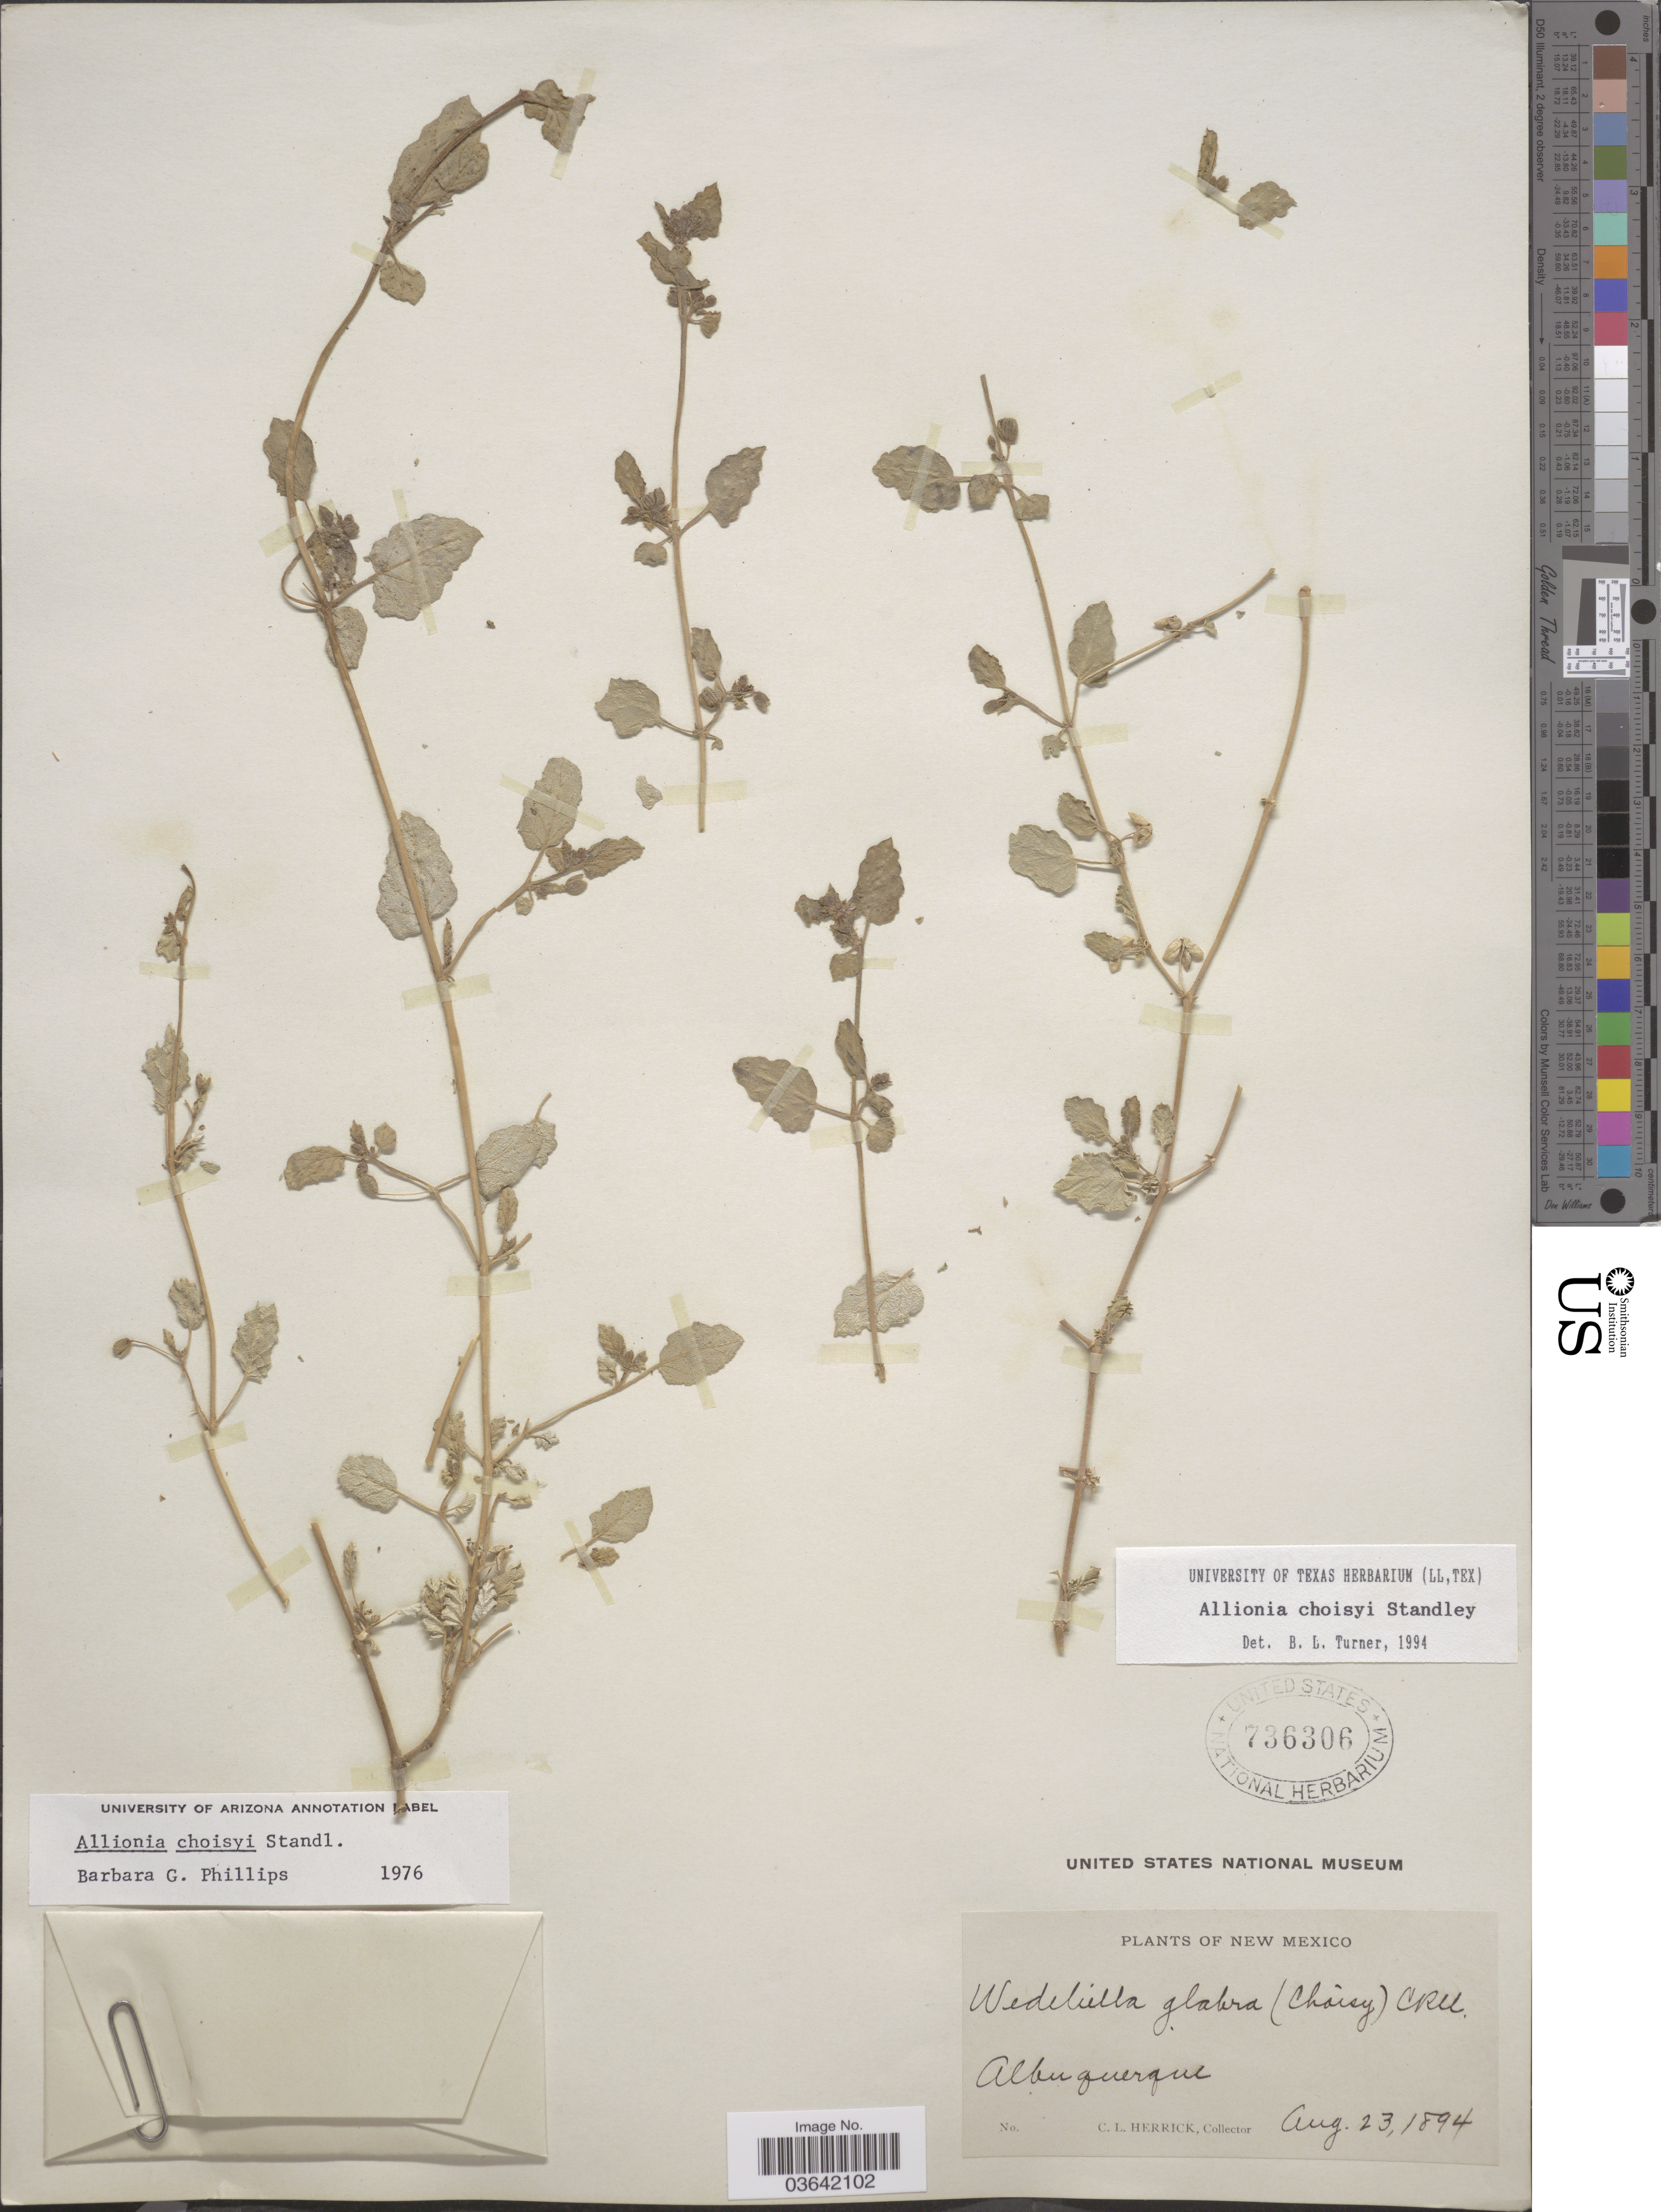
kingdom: Plantae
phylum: Tracheophyta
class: Magnoliopsida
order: Caryophyllales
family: Nyctaginaceae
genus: Allionia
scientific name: Allionia choisyi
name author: Standl.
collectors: C. Herrick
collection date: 1894-08-23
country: United States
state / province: New Mexico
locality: Albuquerque.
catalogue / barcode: US 736306